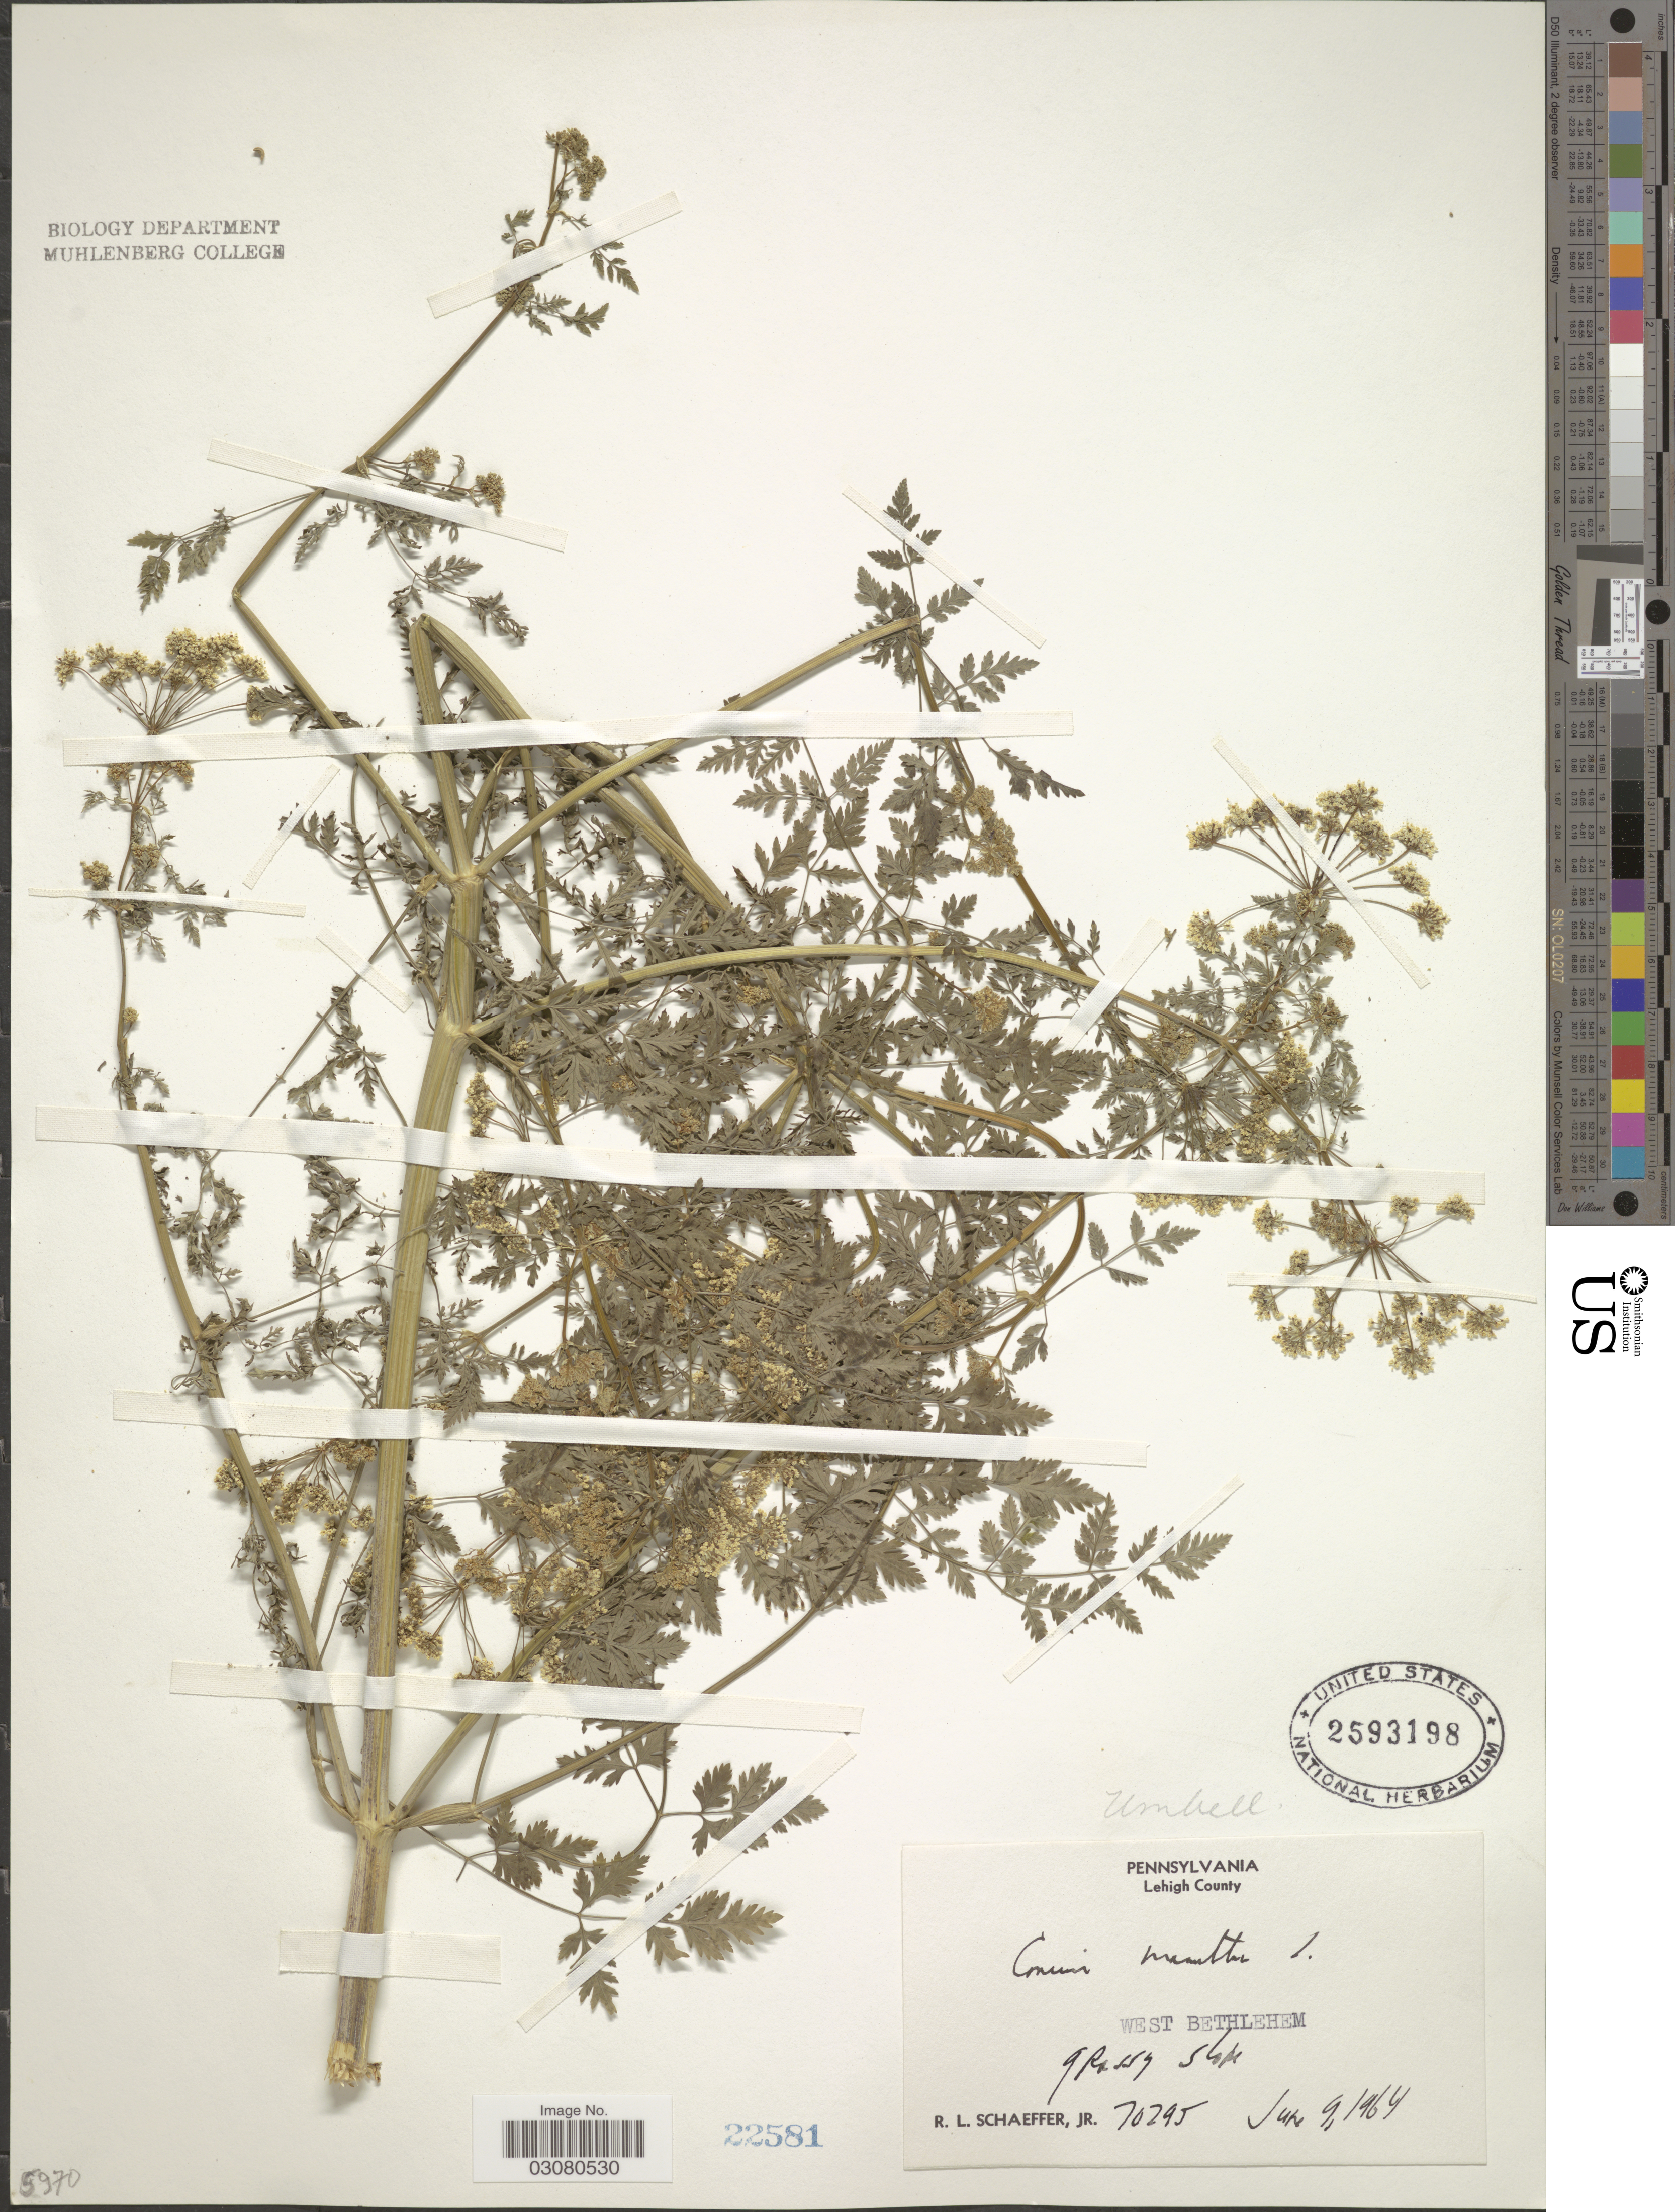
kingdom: Plantae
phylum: Tracheophyta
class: Magnoliopsida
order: Apiales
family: Apiaceae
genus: Conium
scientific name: Conium maculatum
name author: L.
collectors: R. L. Schaeffer Jr.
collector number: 70295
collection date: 1964-01-09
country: United States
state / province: Pennsylvania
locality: Lehigh County. West Betlehem.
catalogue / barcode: US 2593198